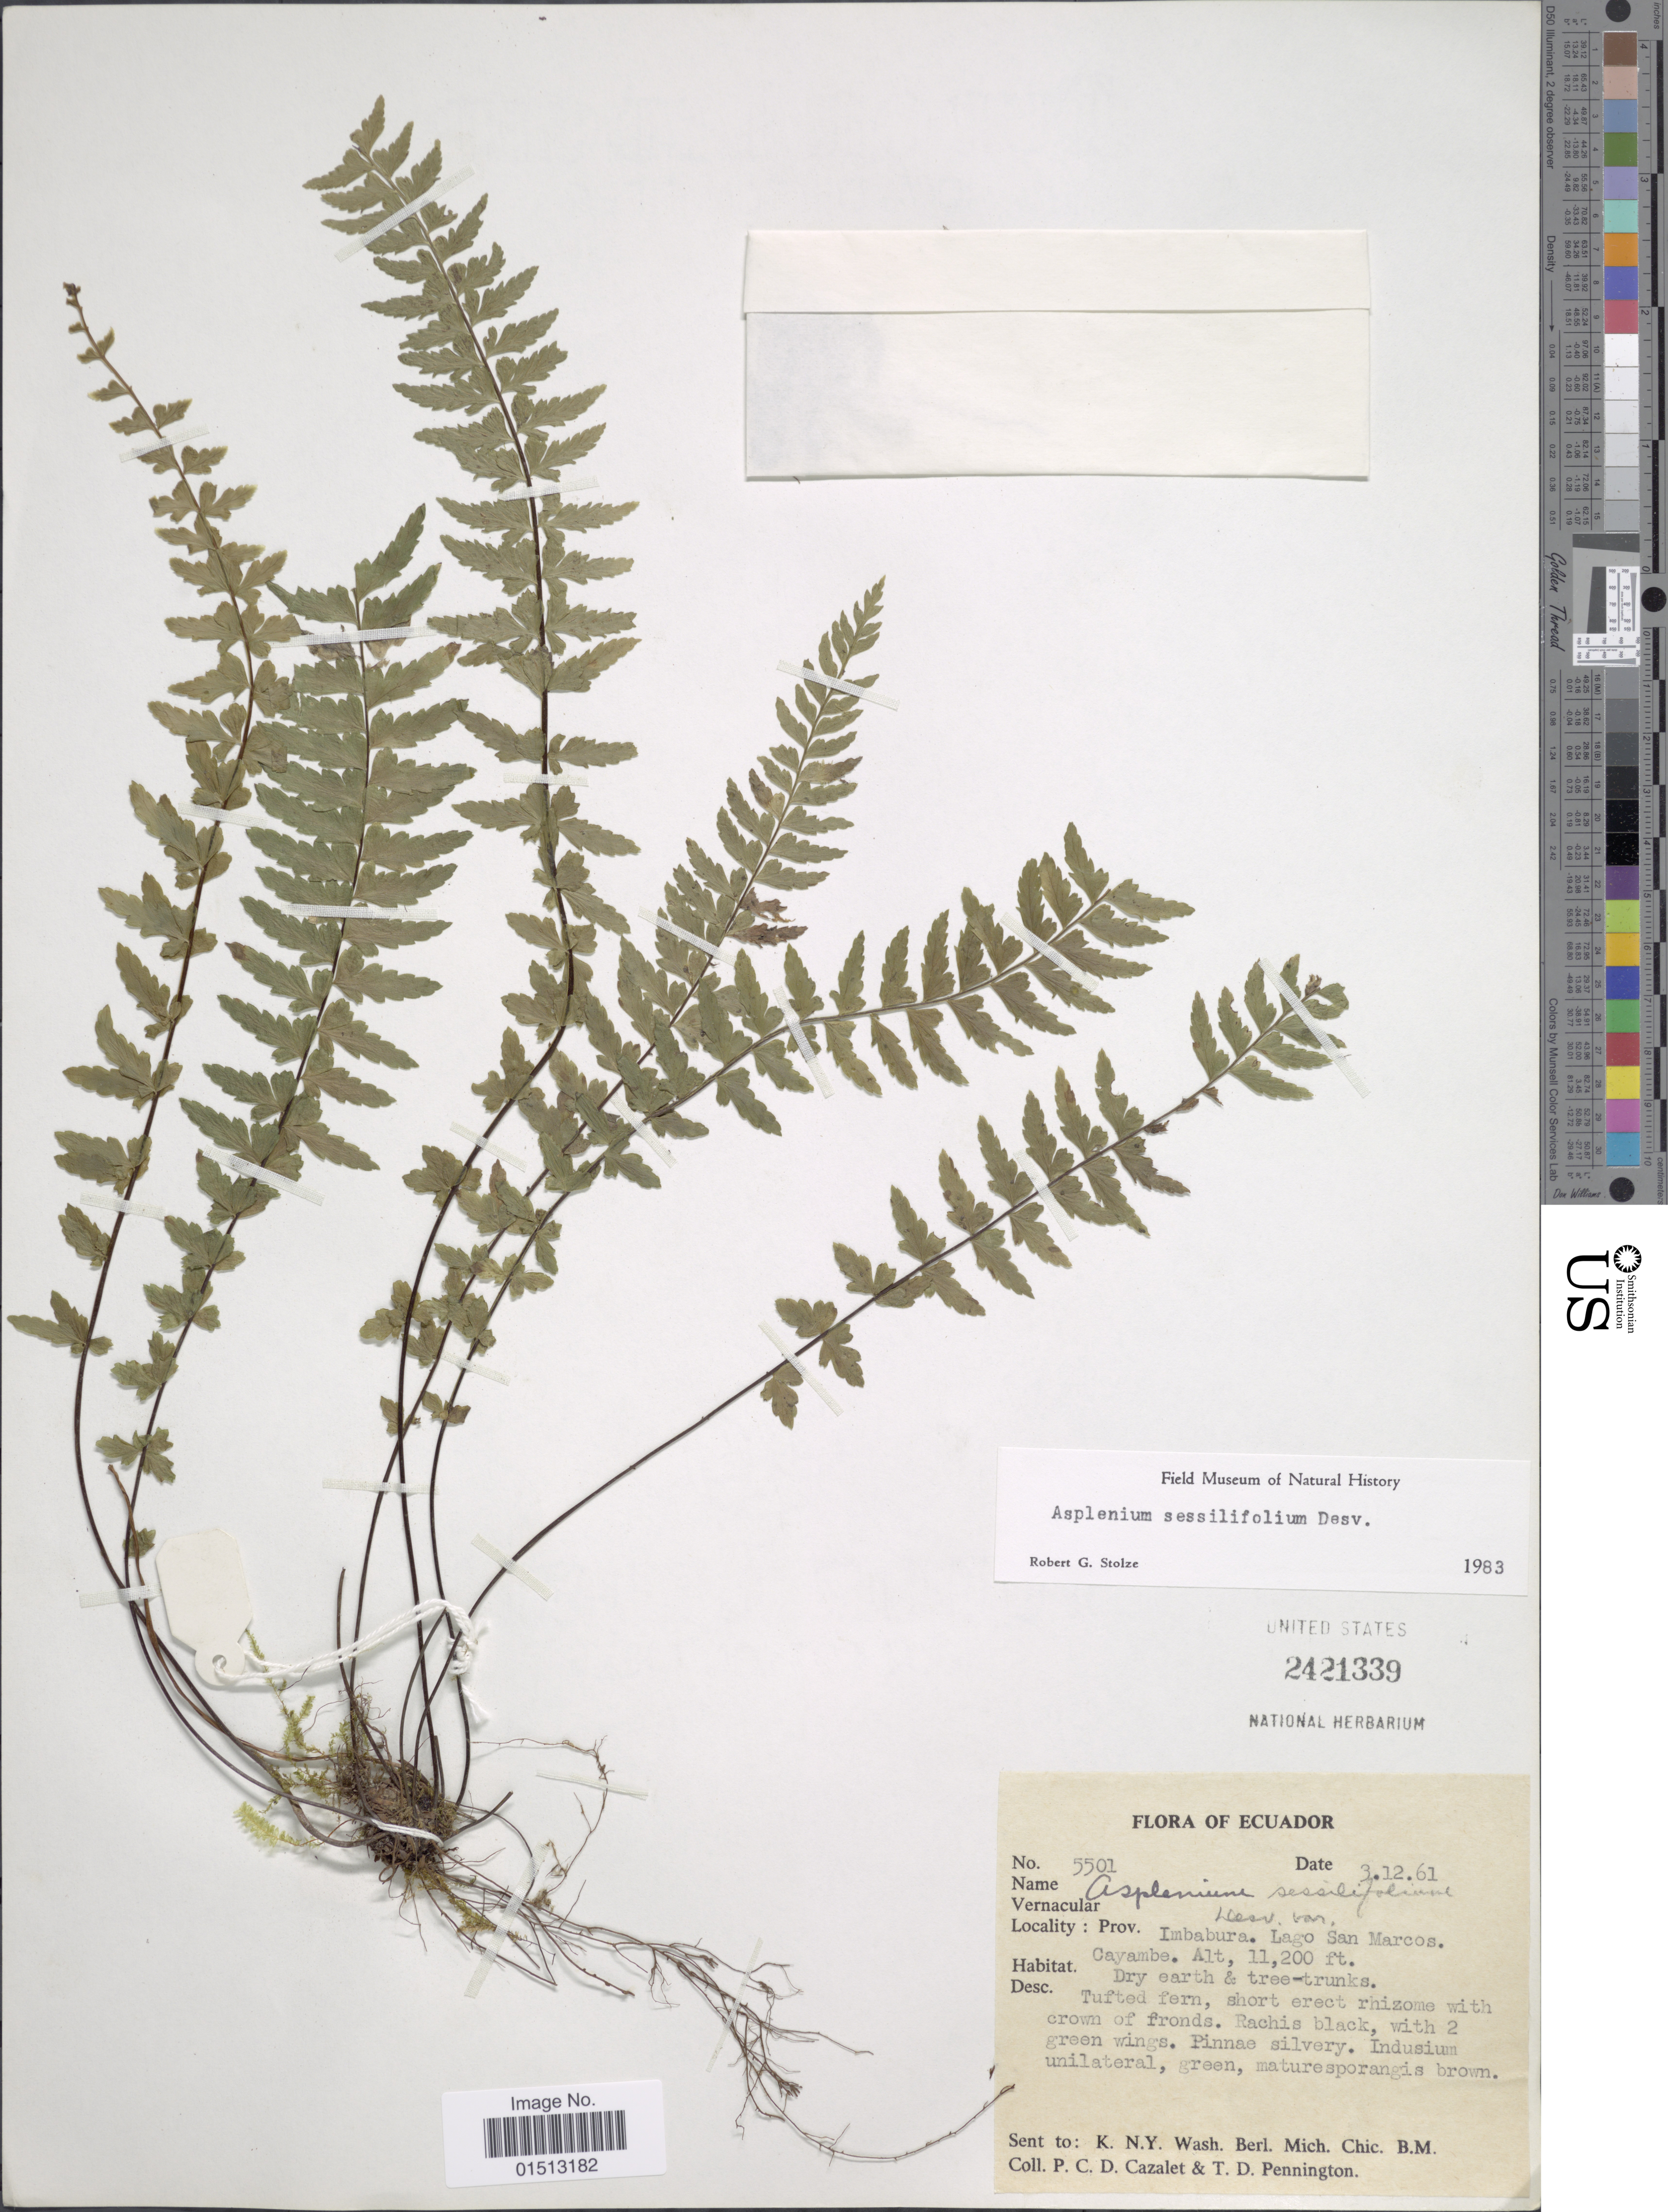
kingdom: Plantae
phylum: Tracheophyta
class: Polypodiopsida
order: Polypodiales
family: Aspleniaceae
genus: Asplenium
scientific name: Asplenium sessilifolium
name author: Desv.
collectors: P. C. D. Cazalet & T. D. Pennington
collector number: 5501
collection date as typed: Transcribed d/m/y: 3/12/61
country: Ecuador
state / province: Imbabura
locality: Lago San Marcos, Cayambe.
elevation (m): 3414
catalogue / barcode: US 2421339